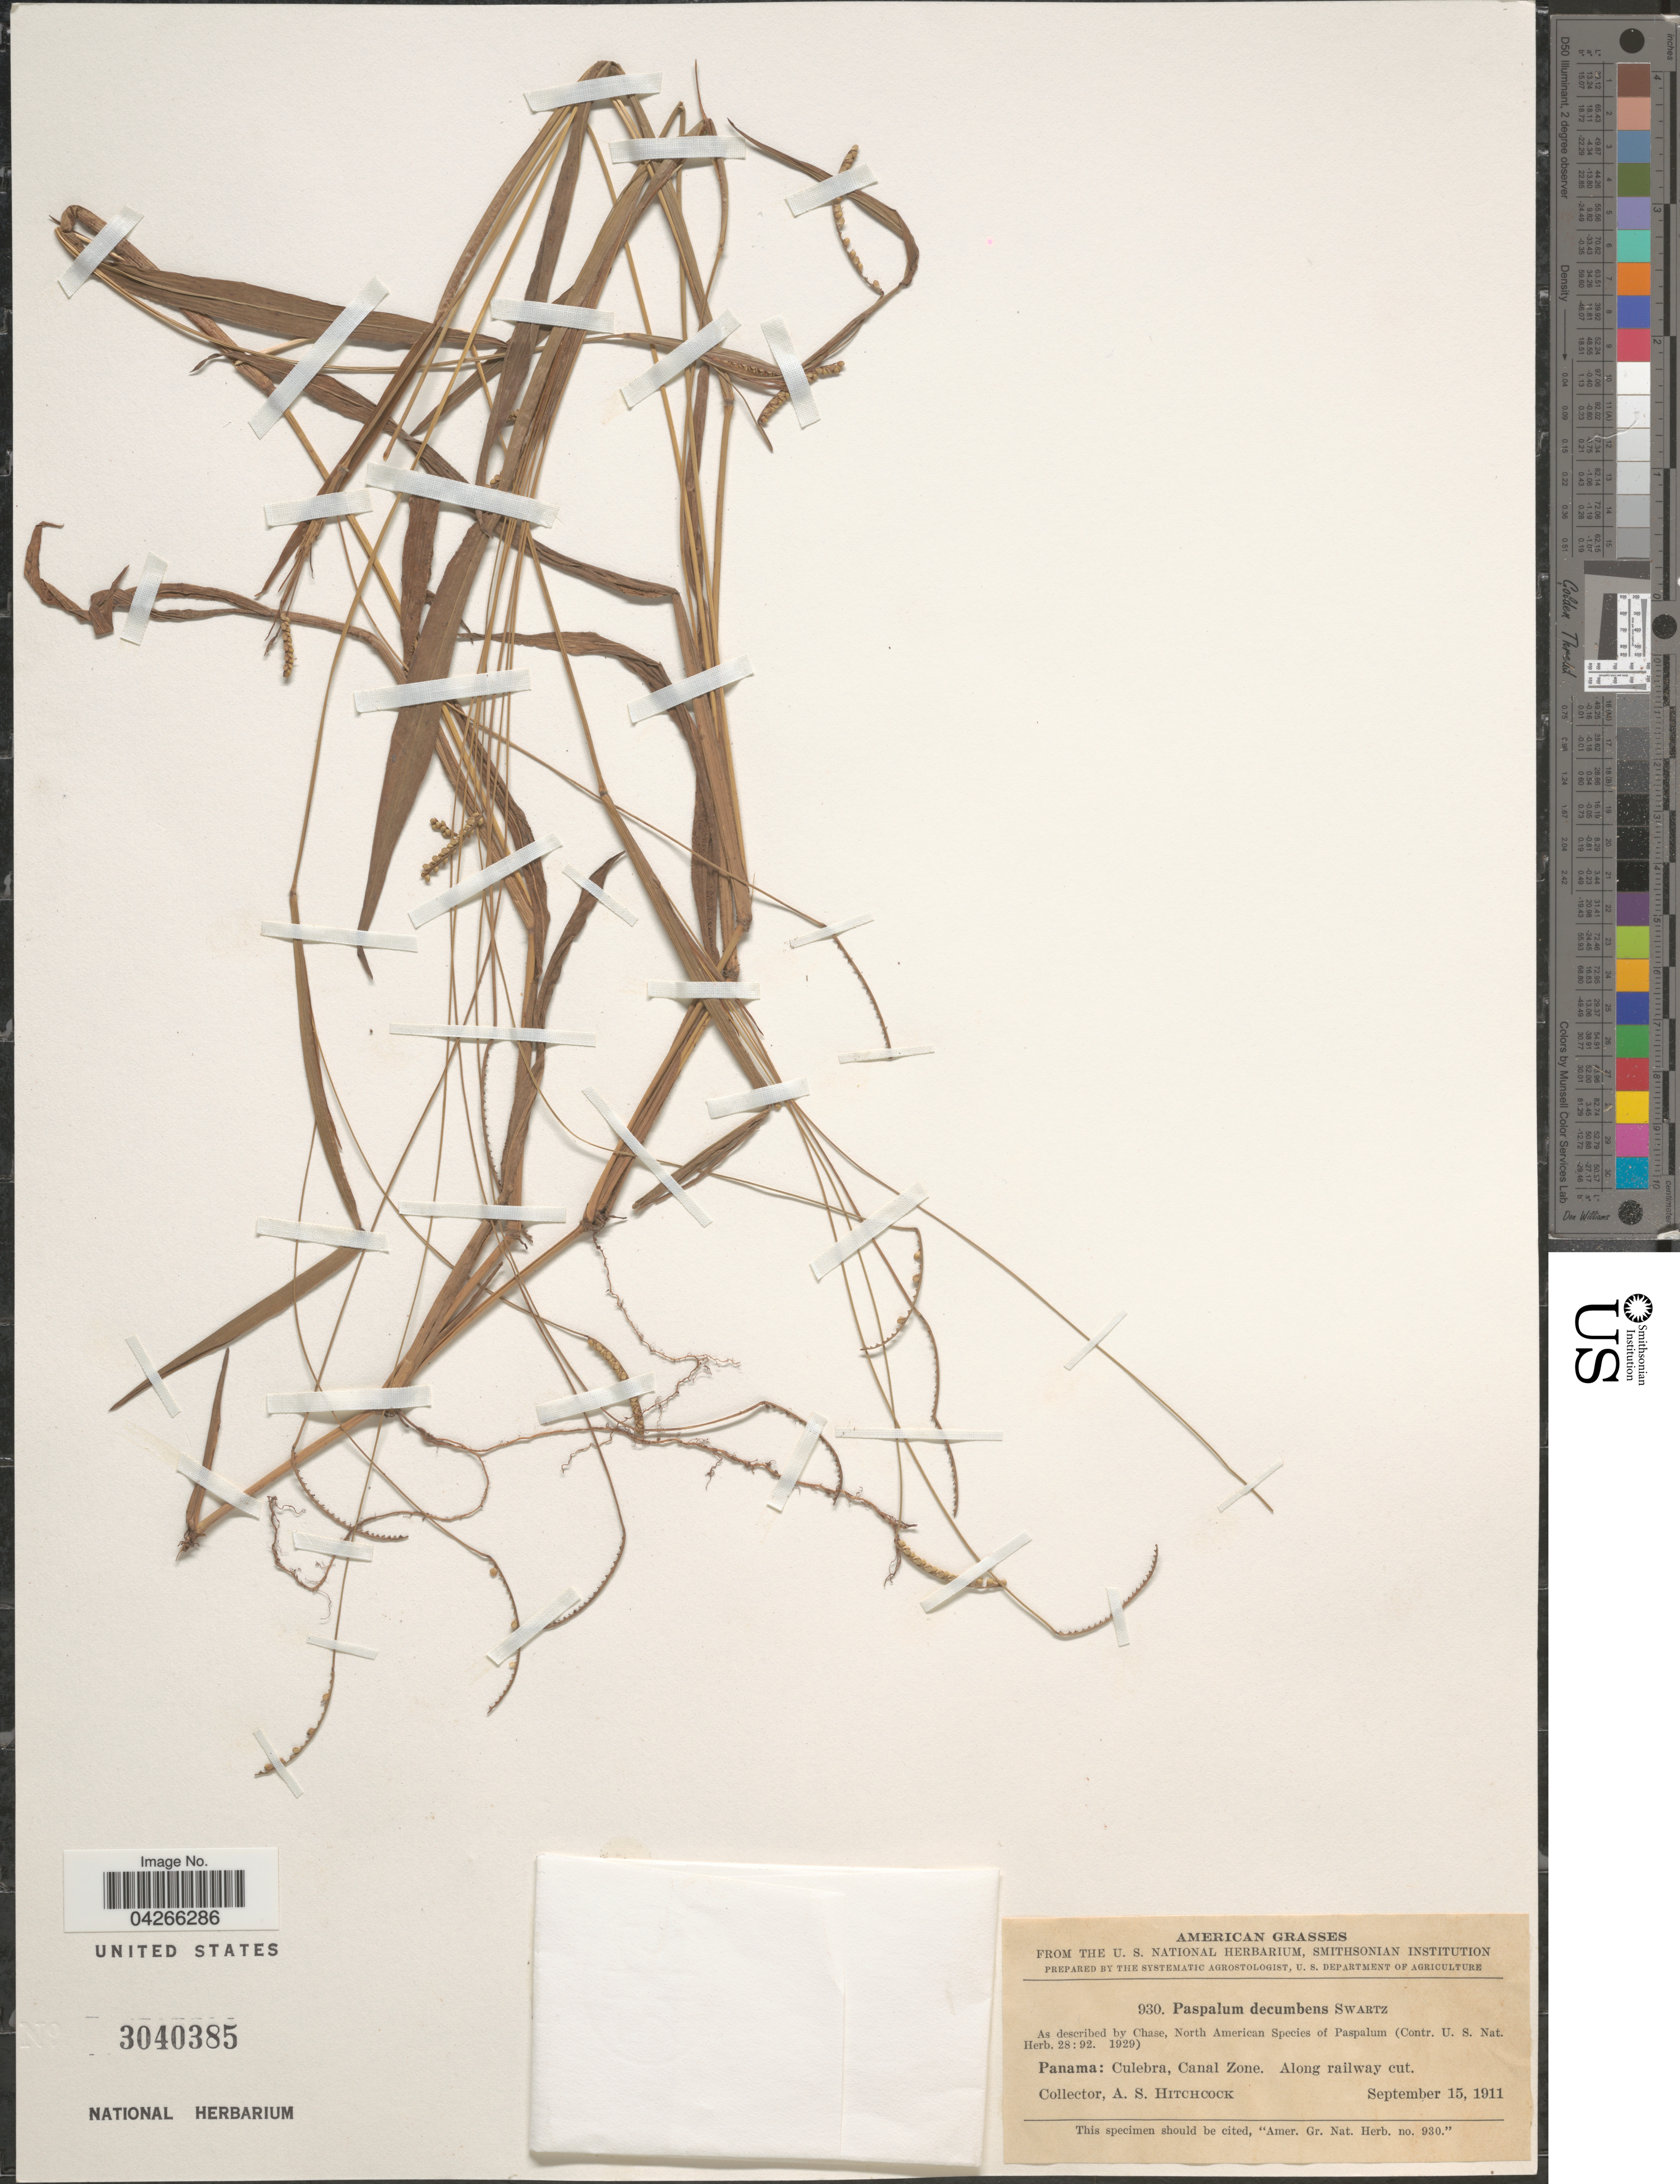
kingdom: Plantae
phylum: Tracheophyta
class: Liliopsida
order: Poales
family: Poaceae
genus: Paspalum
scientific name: Paspalum decumbens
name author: Sw.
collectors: A. S. Hitchcock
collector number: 930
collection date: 1911-09-15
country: Panama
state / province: Colón / Panamá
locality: Culebra, Canal Zone. Along railway cut.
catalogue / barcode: US 3040385